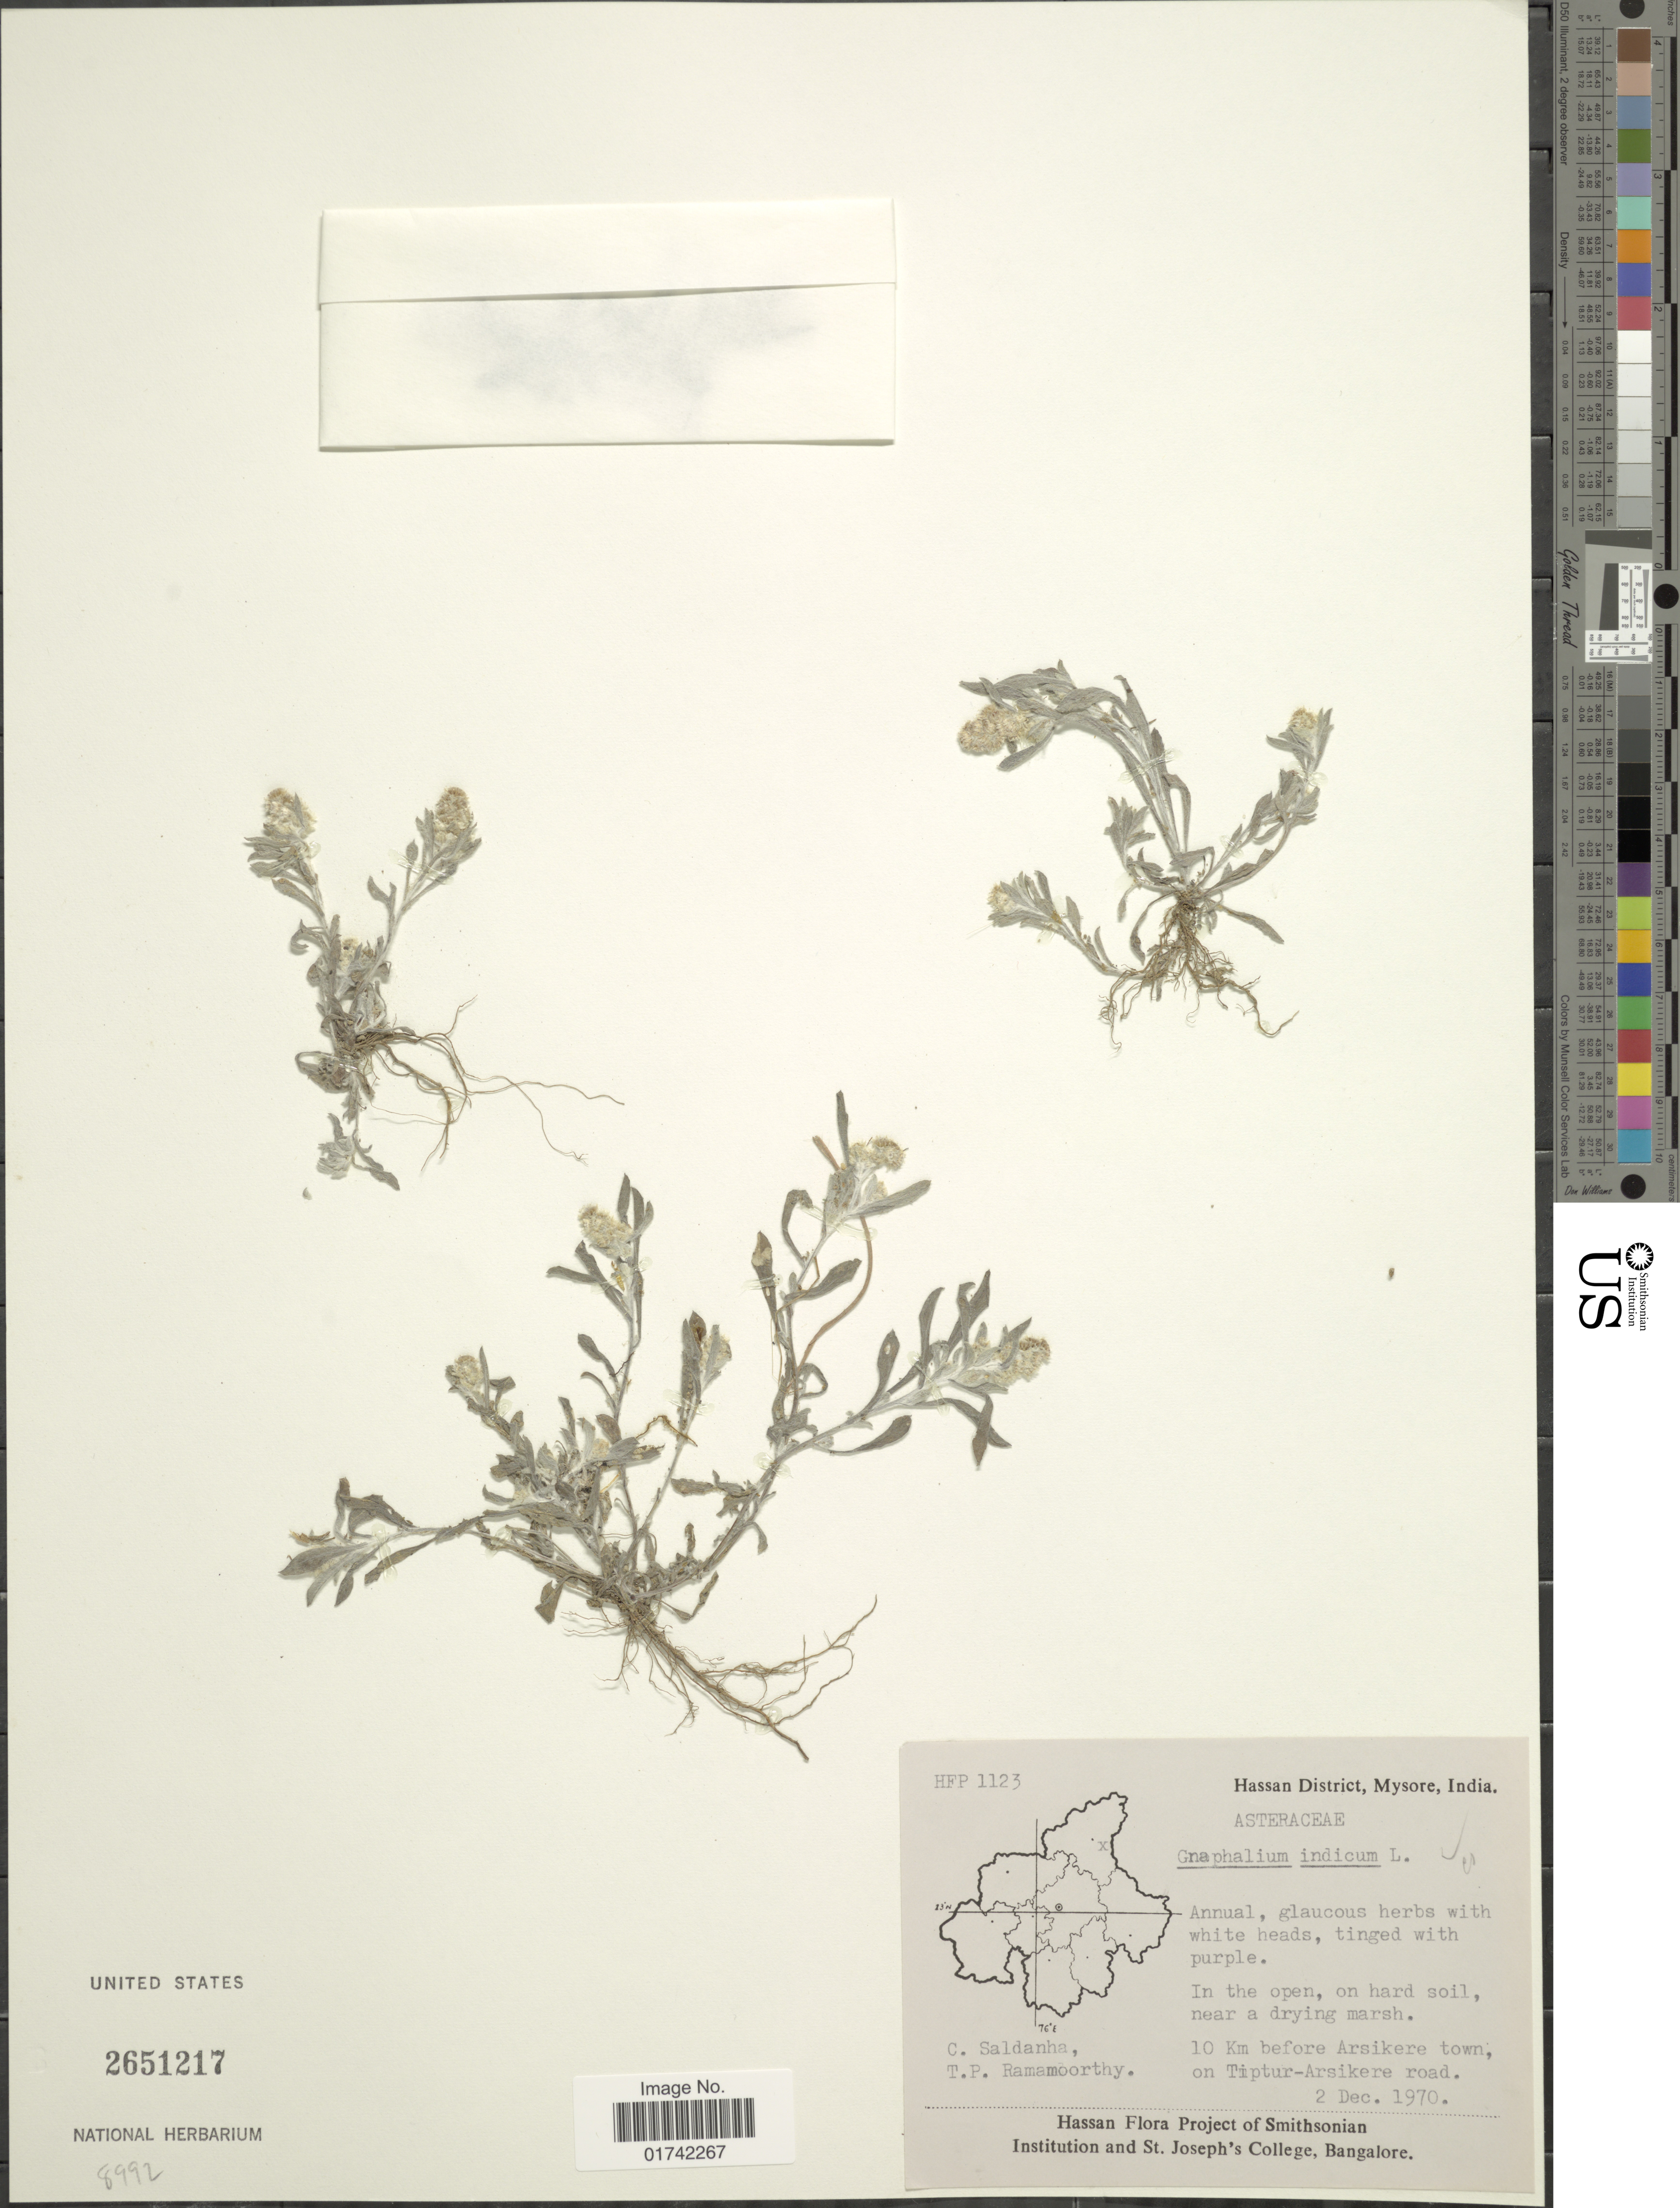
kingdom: Plantae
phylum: Tracheophyta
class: Magnoliopsida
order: Asterales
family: Asteraceae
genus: Helichrysum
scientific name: Helichrysum indicum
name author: (L.) Grierson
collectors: C. Saldanha & T. P. Ramamoorthy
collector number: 1123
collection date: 1970-12-02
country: India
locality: Hassan District, Mysore, 10 Km. before Arsikere town, on Tiptur-Arsikere road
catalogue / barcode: US 2651217